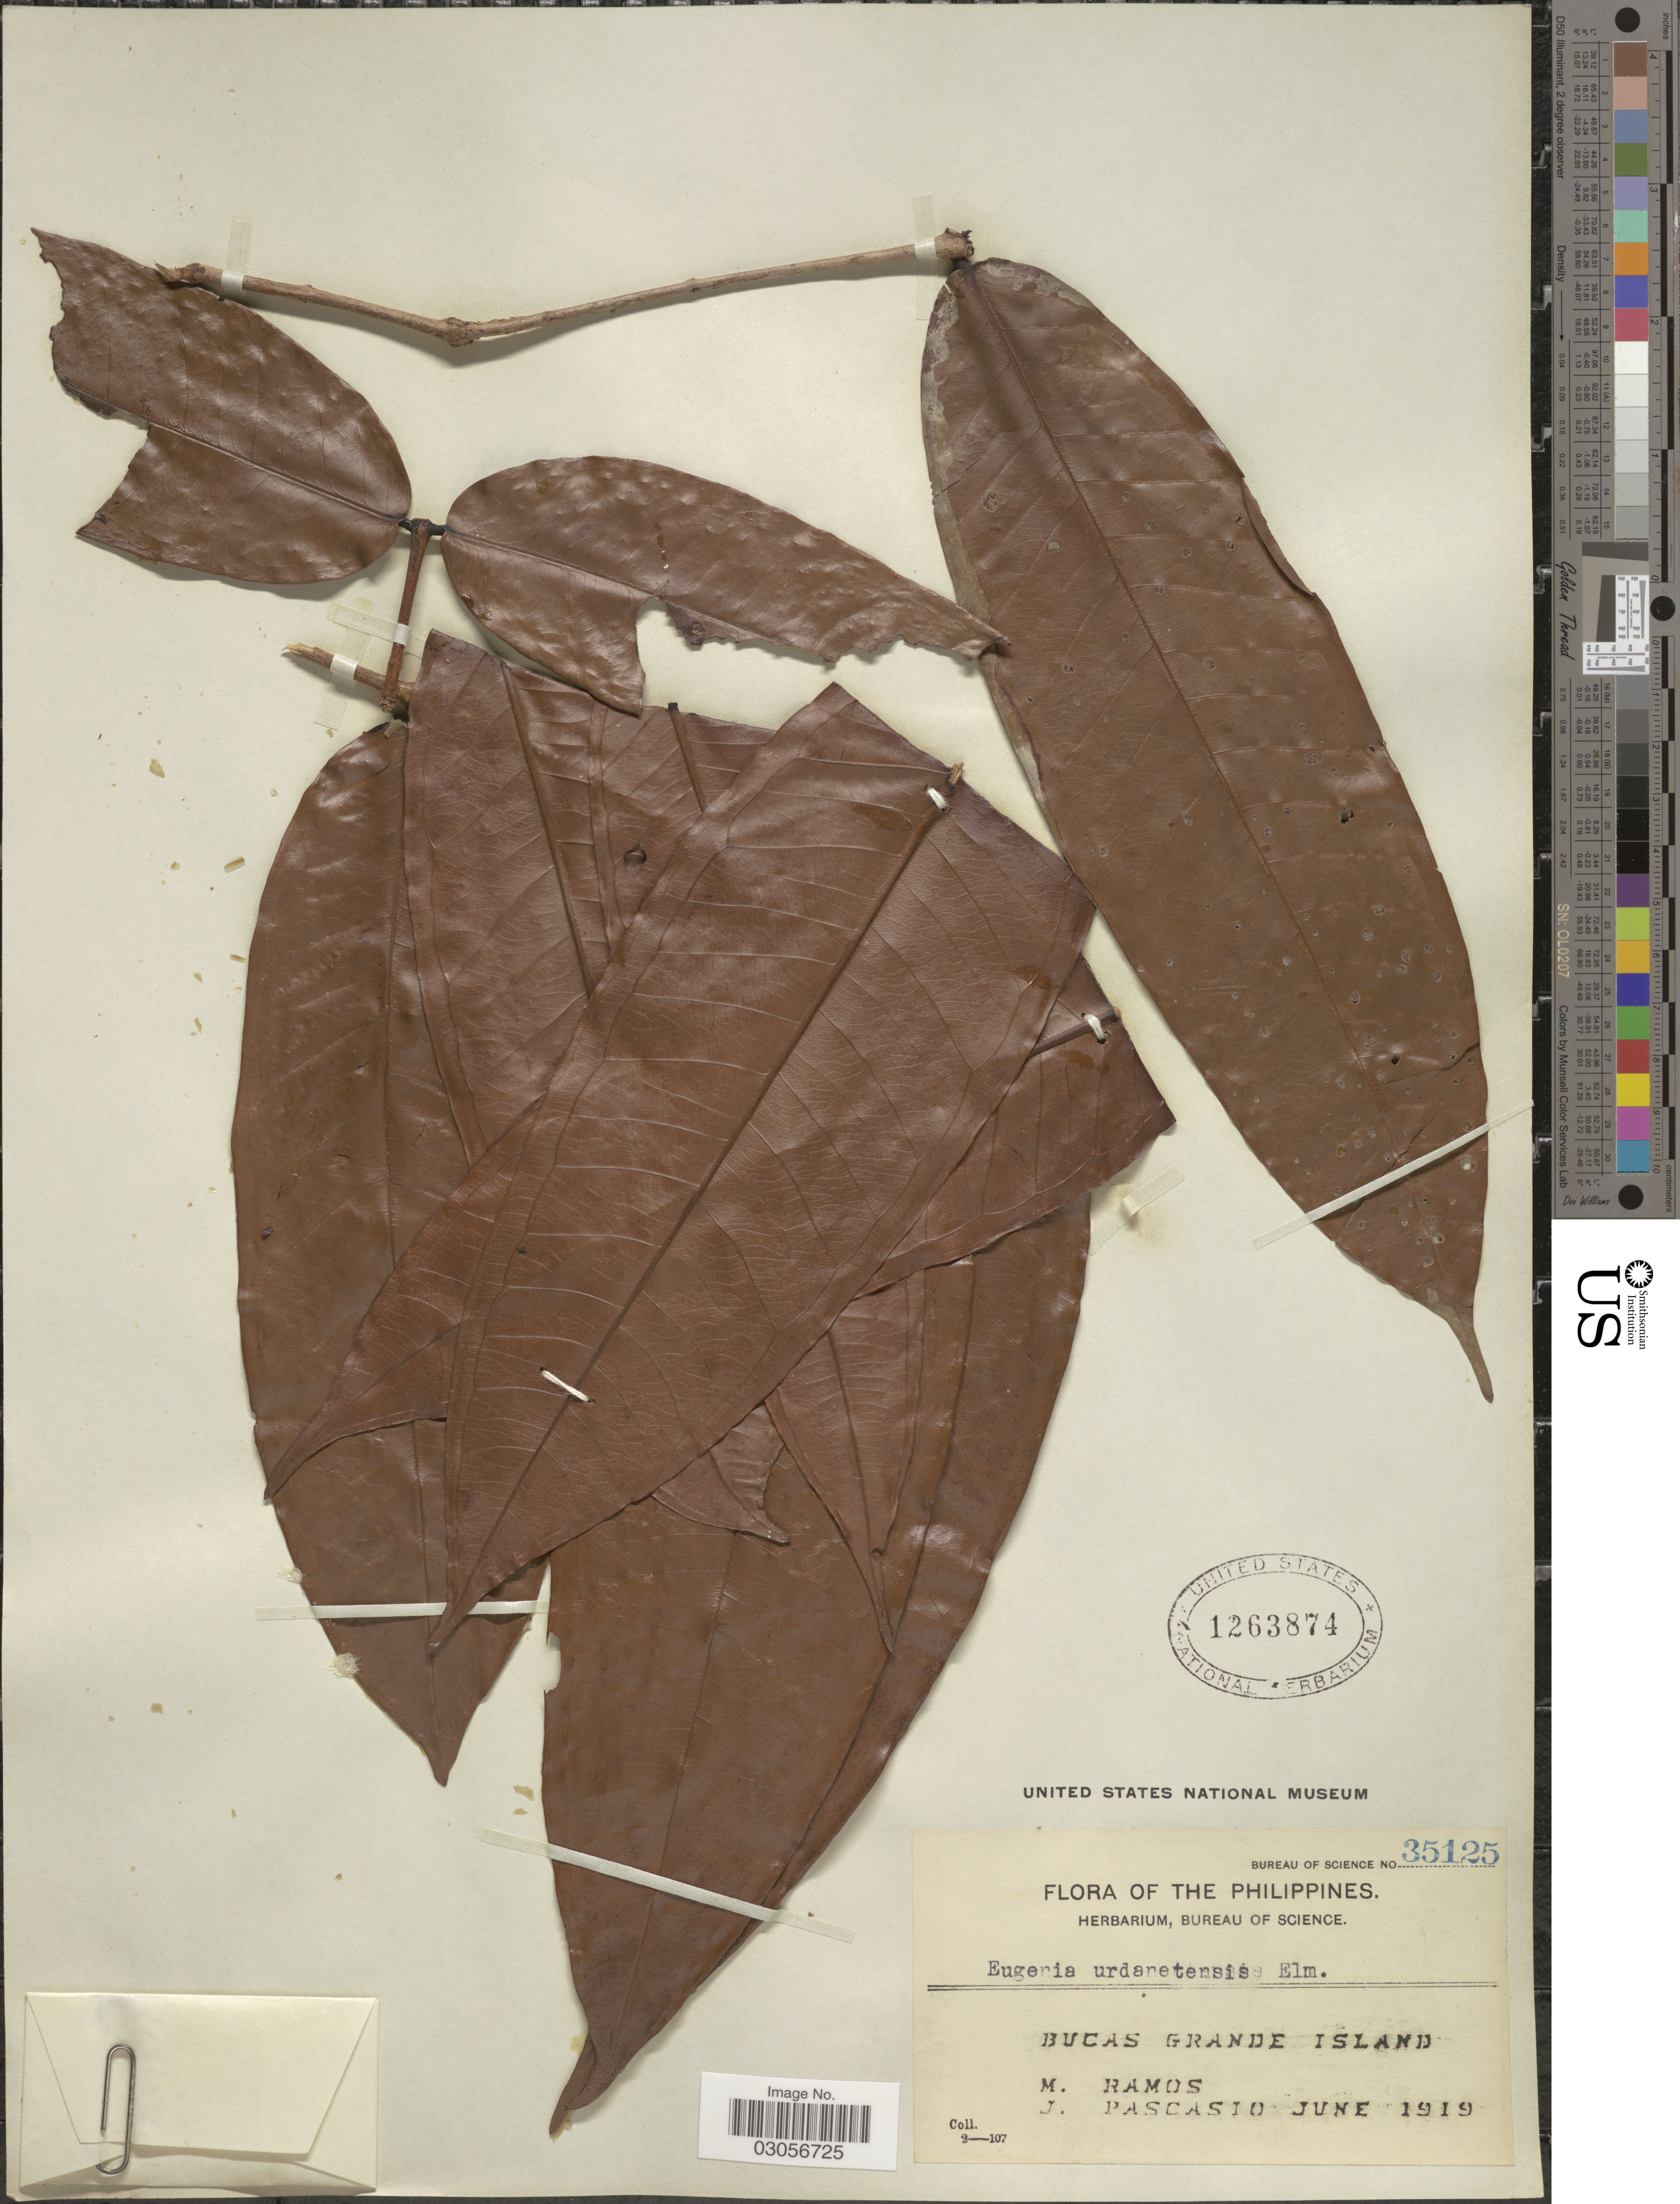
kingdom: Plantae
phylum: Tracheophyta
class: Magnoliopsida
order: Myrtales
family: Myrtaceae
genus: Syzygium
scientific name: Syzygium urdanetense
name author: (Elmer) Merr.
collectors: M. Ramos & J. Pascasio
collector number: Bureau of Science 35125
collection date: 1919-06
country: Philippines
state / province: Caraga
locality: Bucas Grande Island.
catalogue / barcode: US 1263874